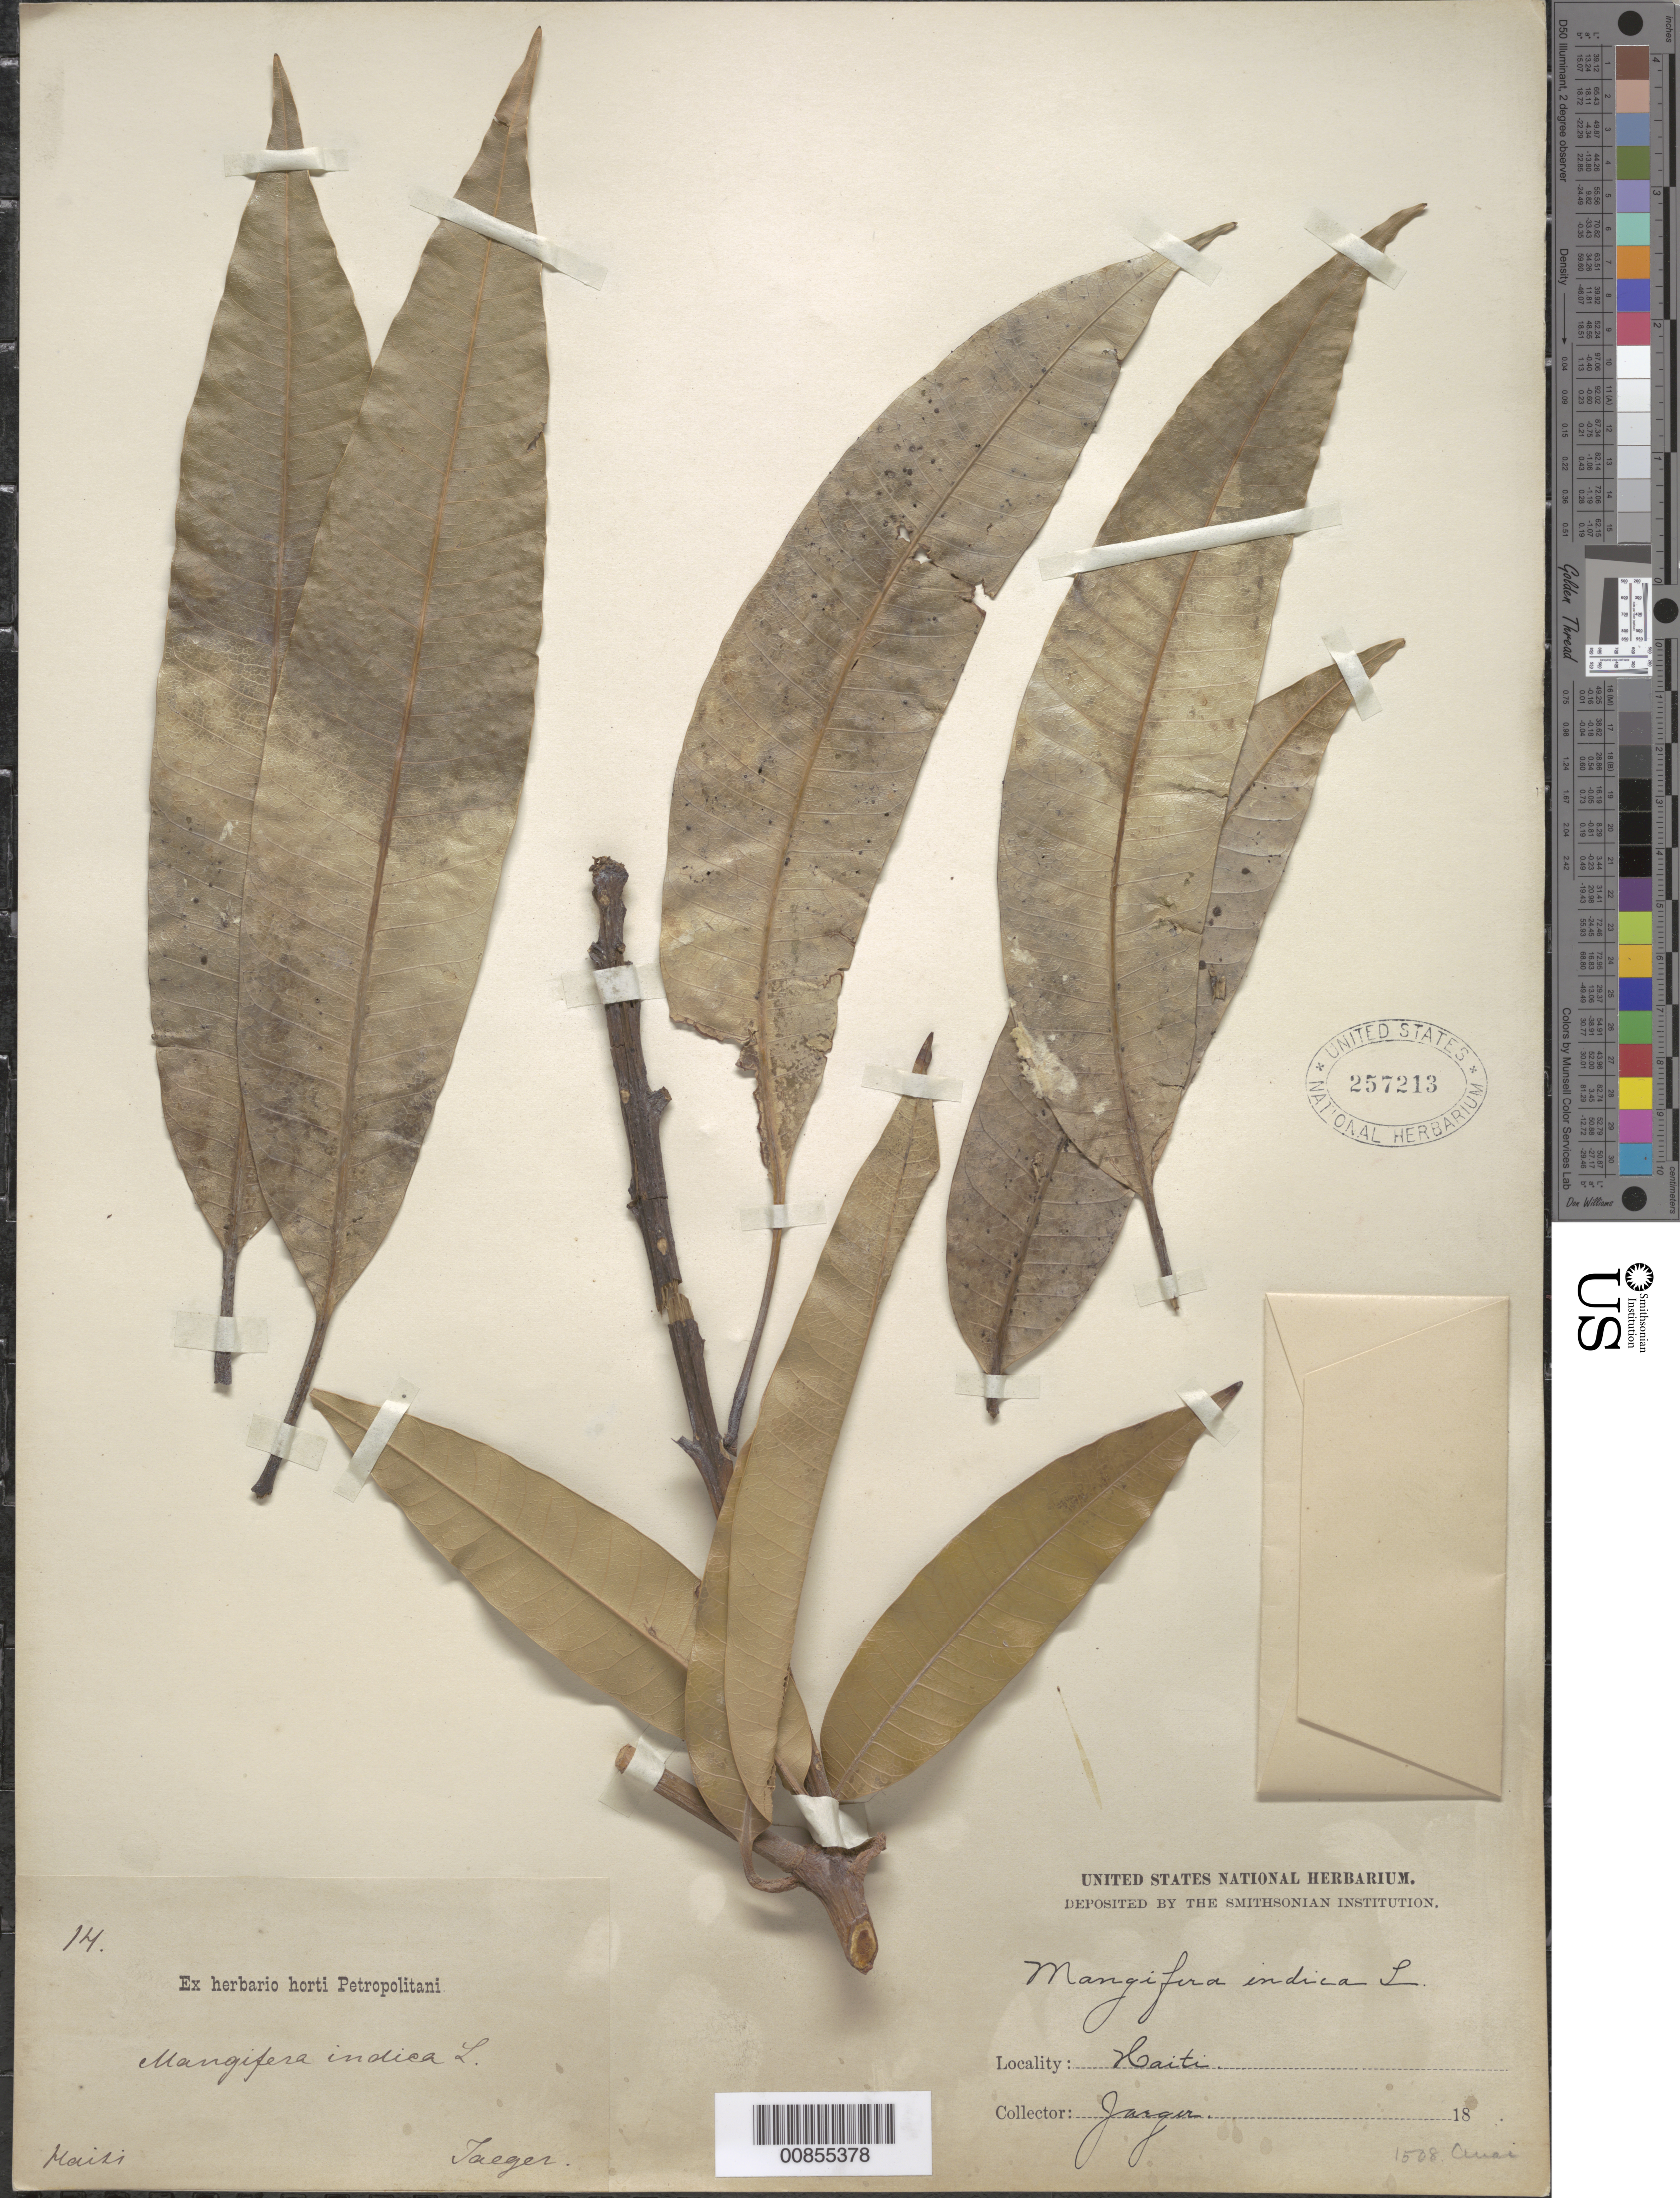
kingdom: Plantae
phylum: Tracheophyta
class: Magnoliopsida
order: Sapindales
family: Anacardiaceae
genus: Mangifera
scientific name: Mangifera indica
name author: L.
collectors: -. Jaeger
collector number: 14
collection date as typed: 1800 to -- --- 1899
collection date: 1800/1899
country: Haiti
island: Hispaniola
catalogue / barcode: US 257213